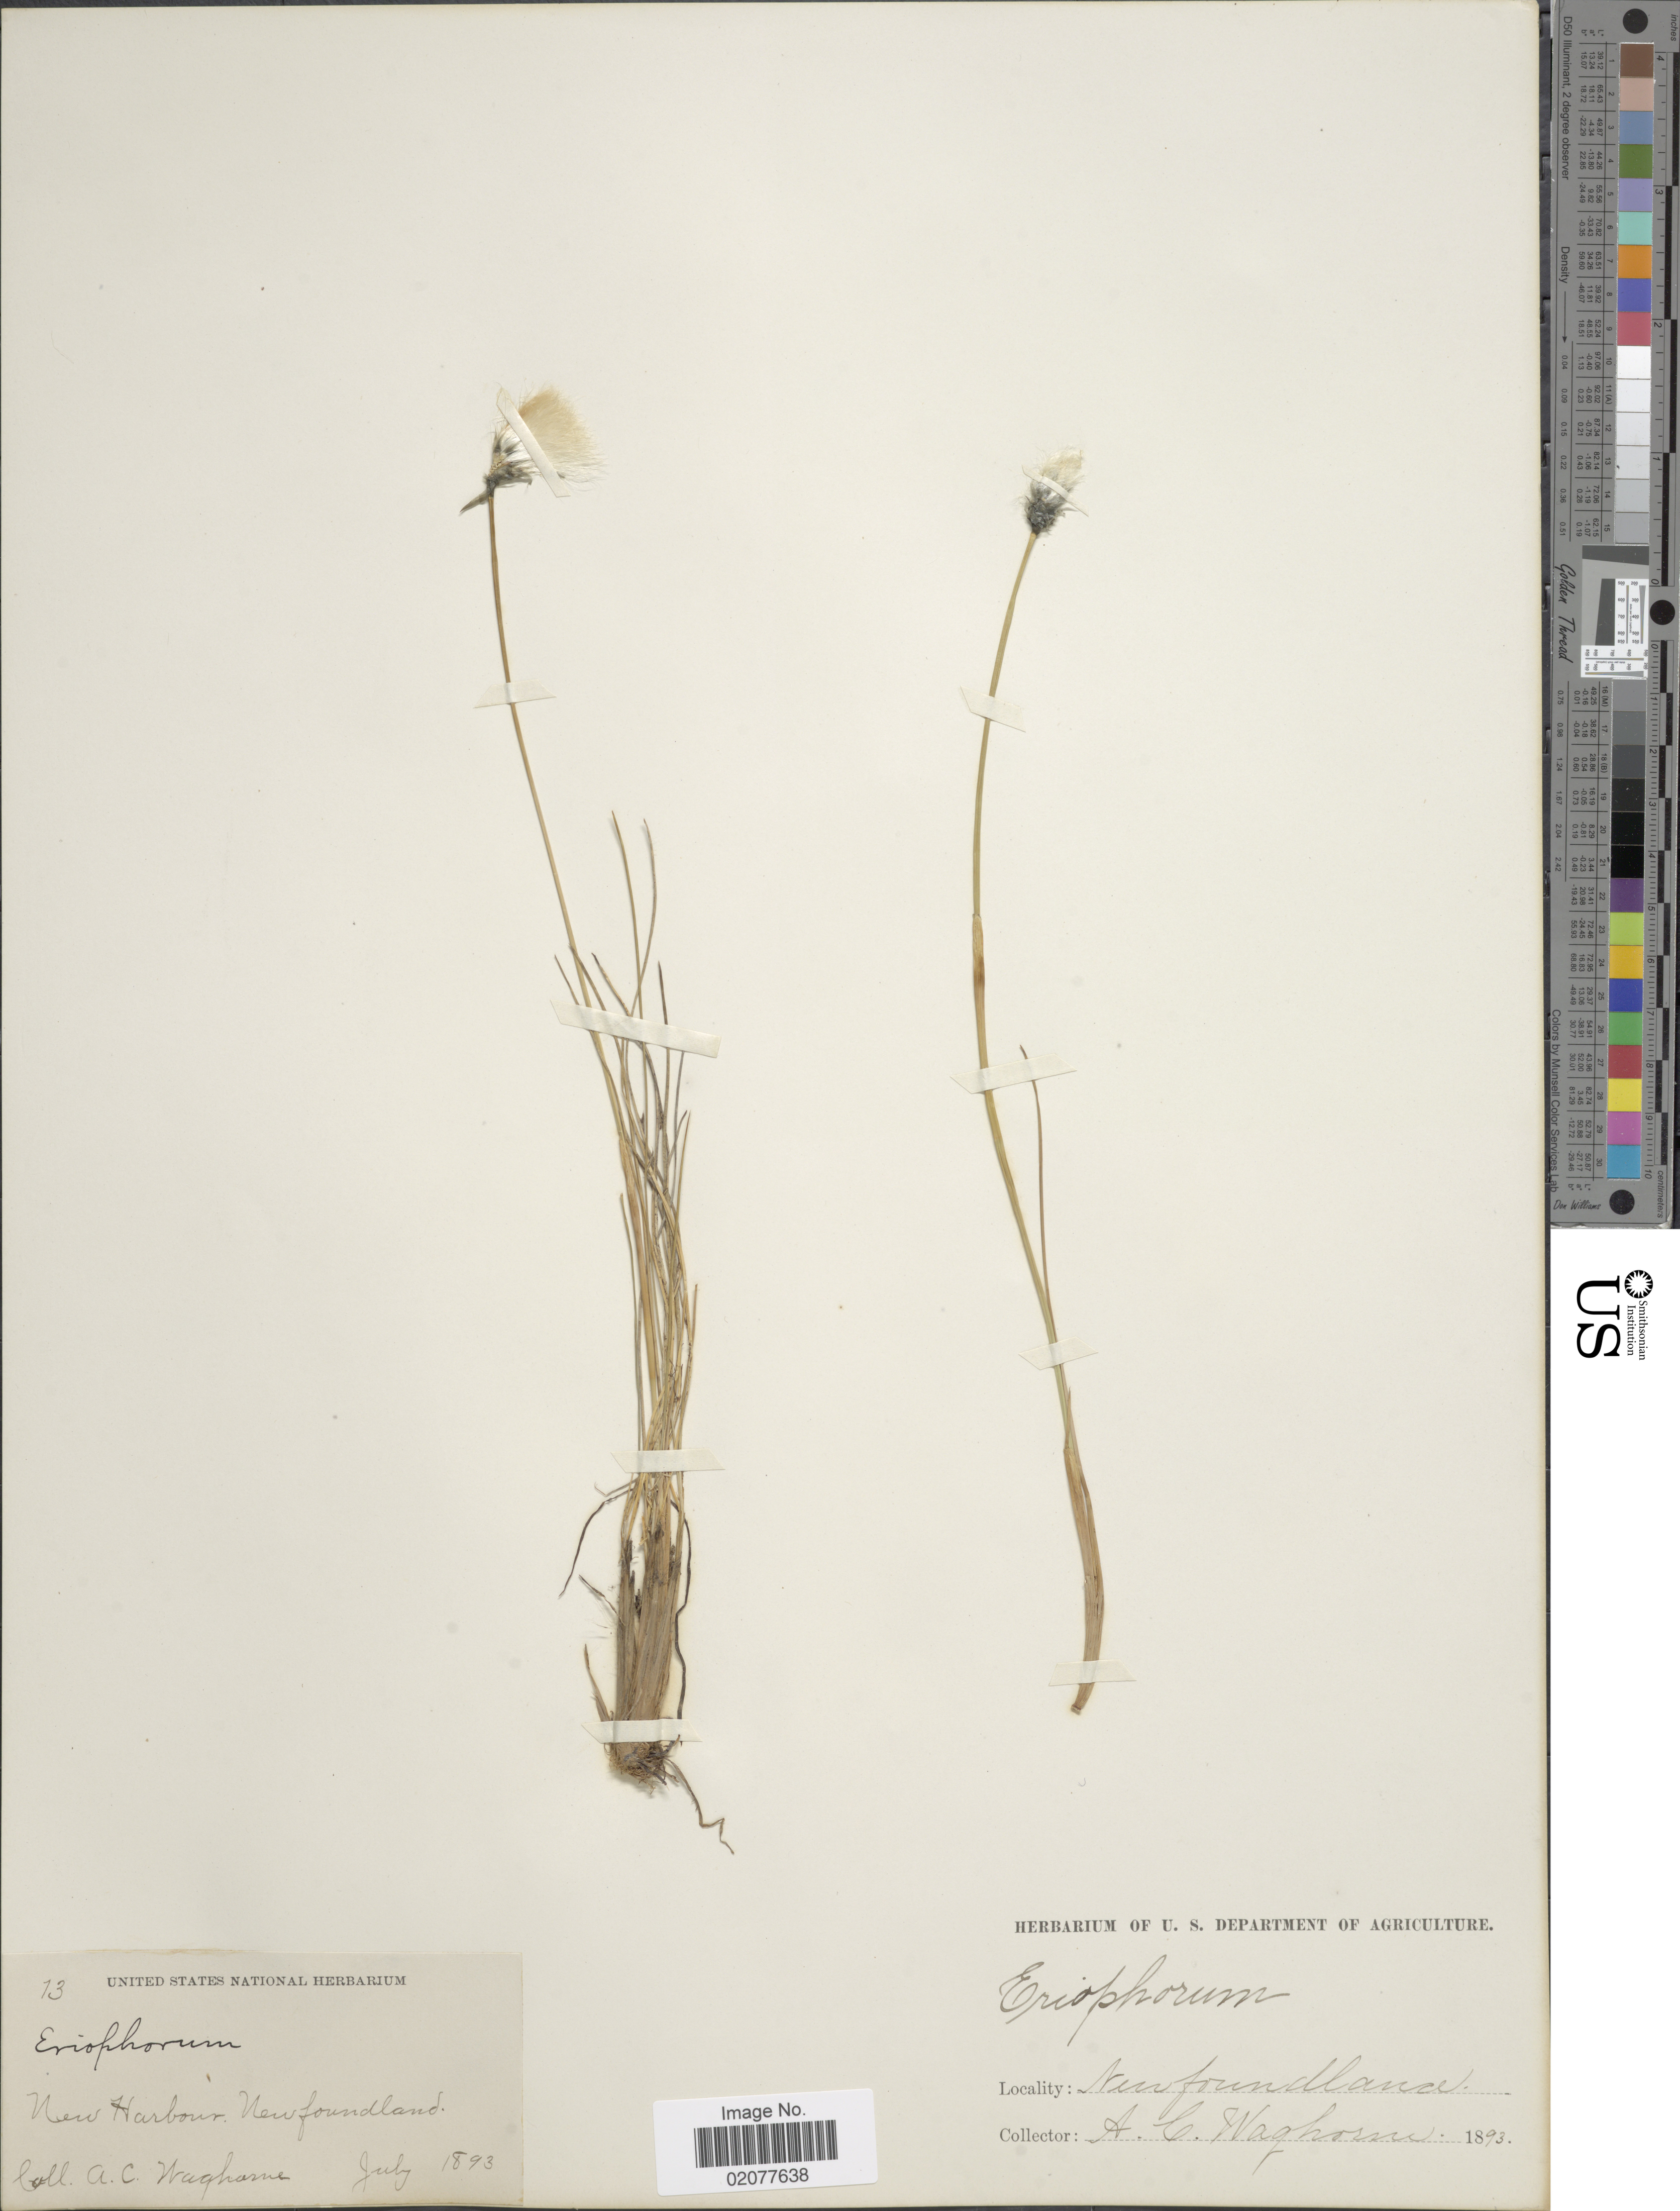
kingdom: Plantae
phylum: Tracheophyta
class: Liliopsida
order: Poales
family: Cyperaceae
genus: Eriophorum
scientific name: Eriophorum spissum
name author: Fernald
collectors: A. Waghorne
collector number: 13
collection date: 1893-07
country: Canada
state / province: Newfoundland and Labrador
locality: New Harbour